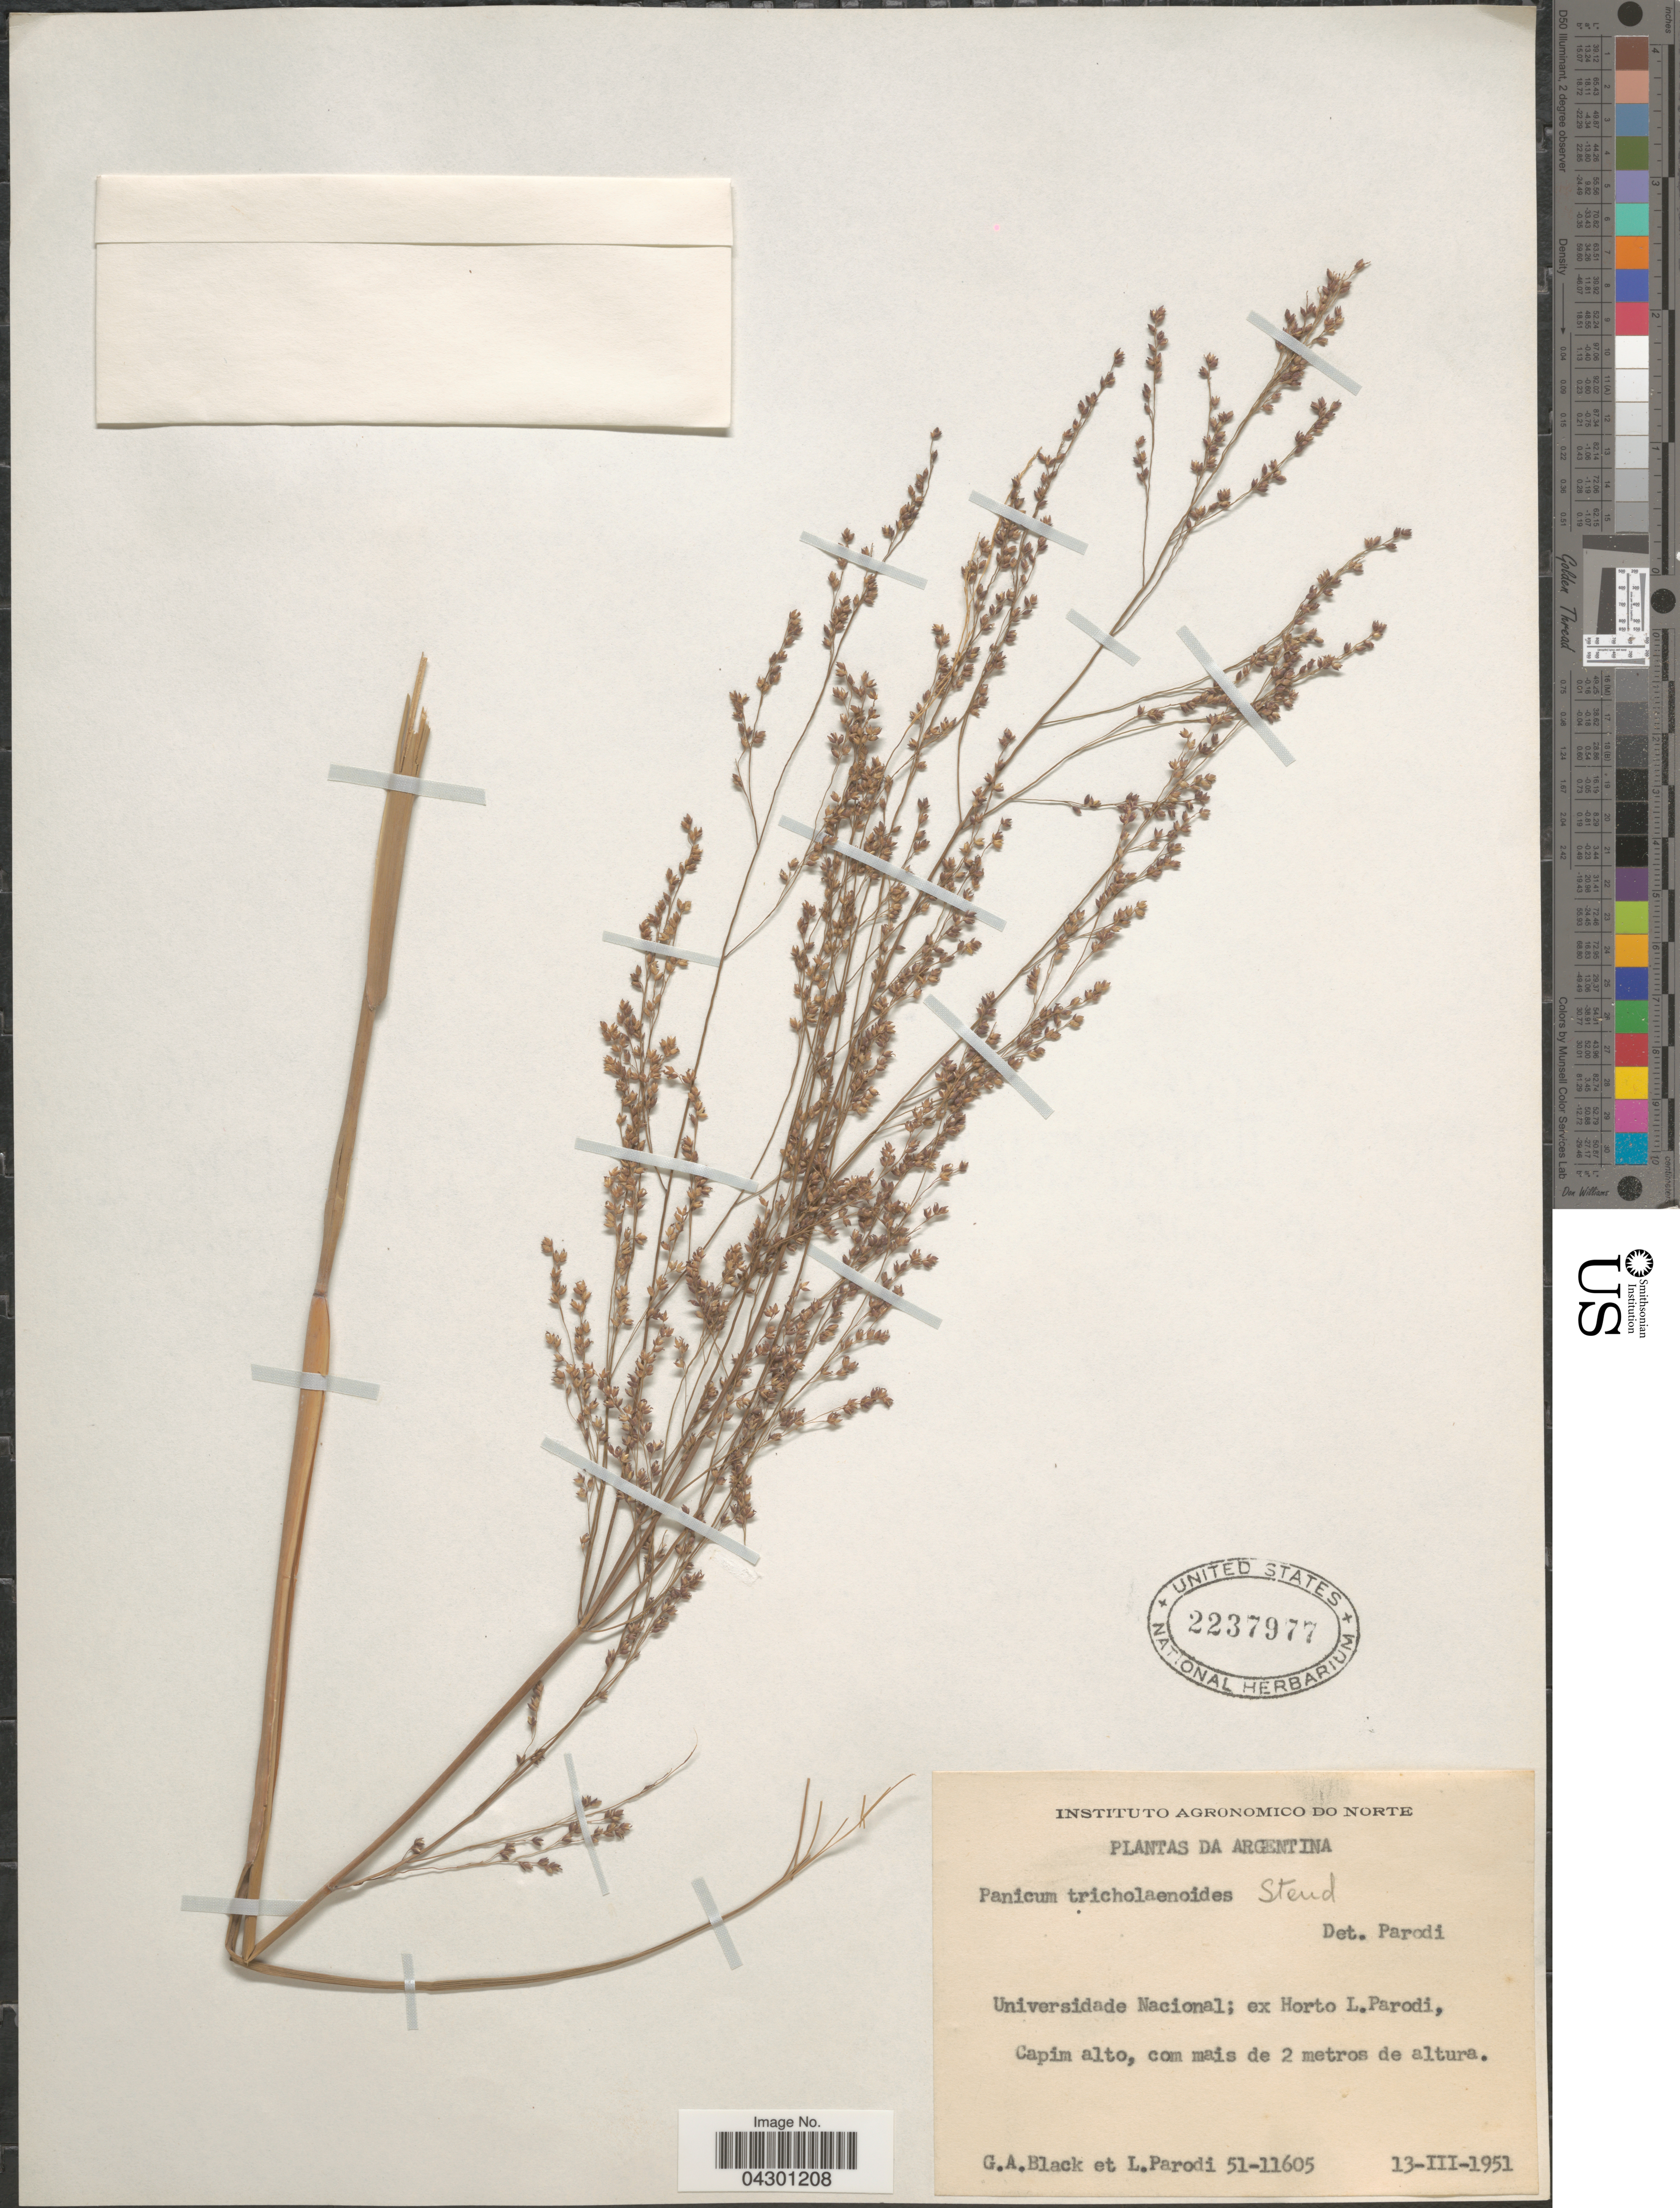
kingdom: Plantae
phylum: Tracheophyta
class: Liliopsida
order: Poales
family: Poaceae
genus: Panicum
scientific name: Panicum tricholaenoides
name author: Steud.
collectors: G. A. Black & L. R. Parodi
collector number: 51-11605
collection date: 1951-03-13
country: Argentina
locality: Universidade Nacional; ex. Horto L. Parodi, Capim alto.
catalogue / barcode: US 2237977